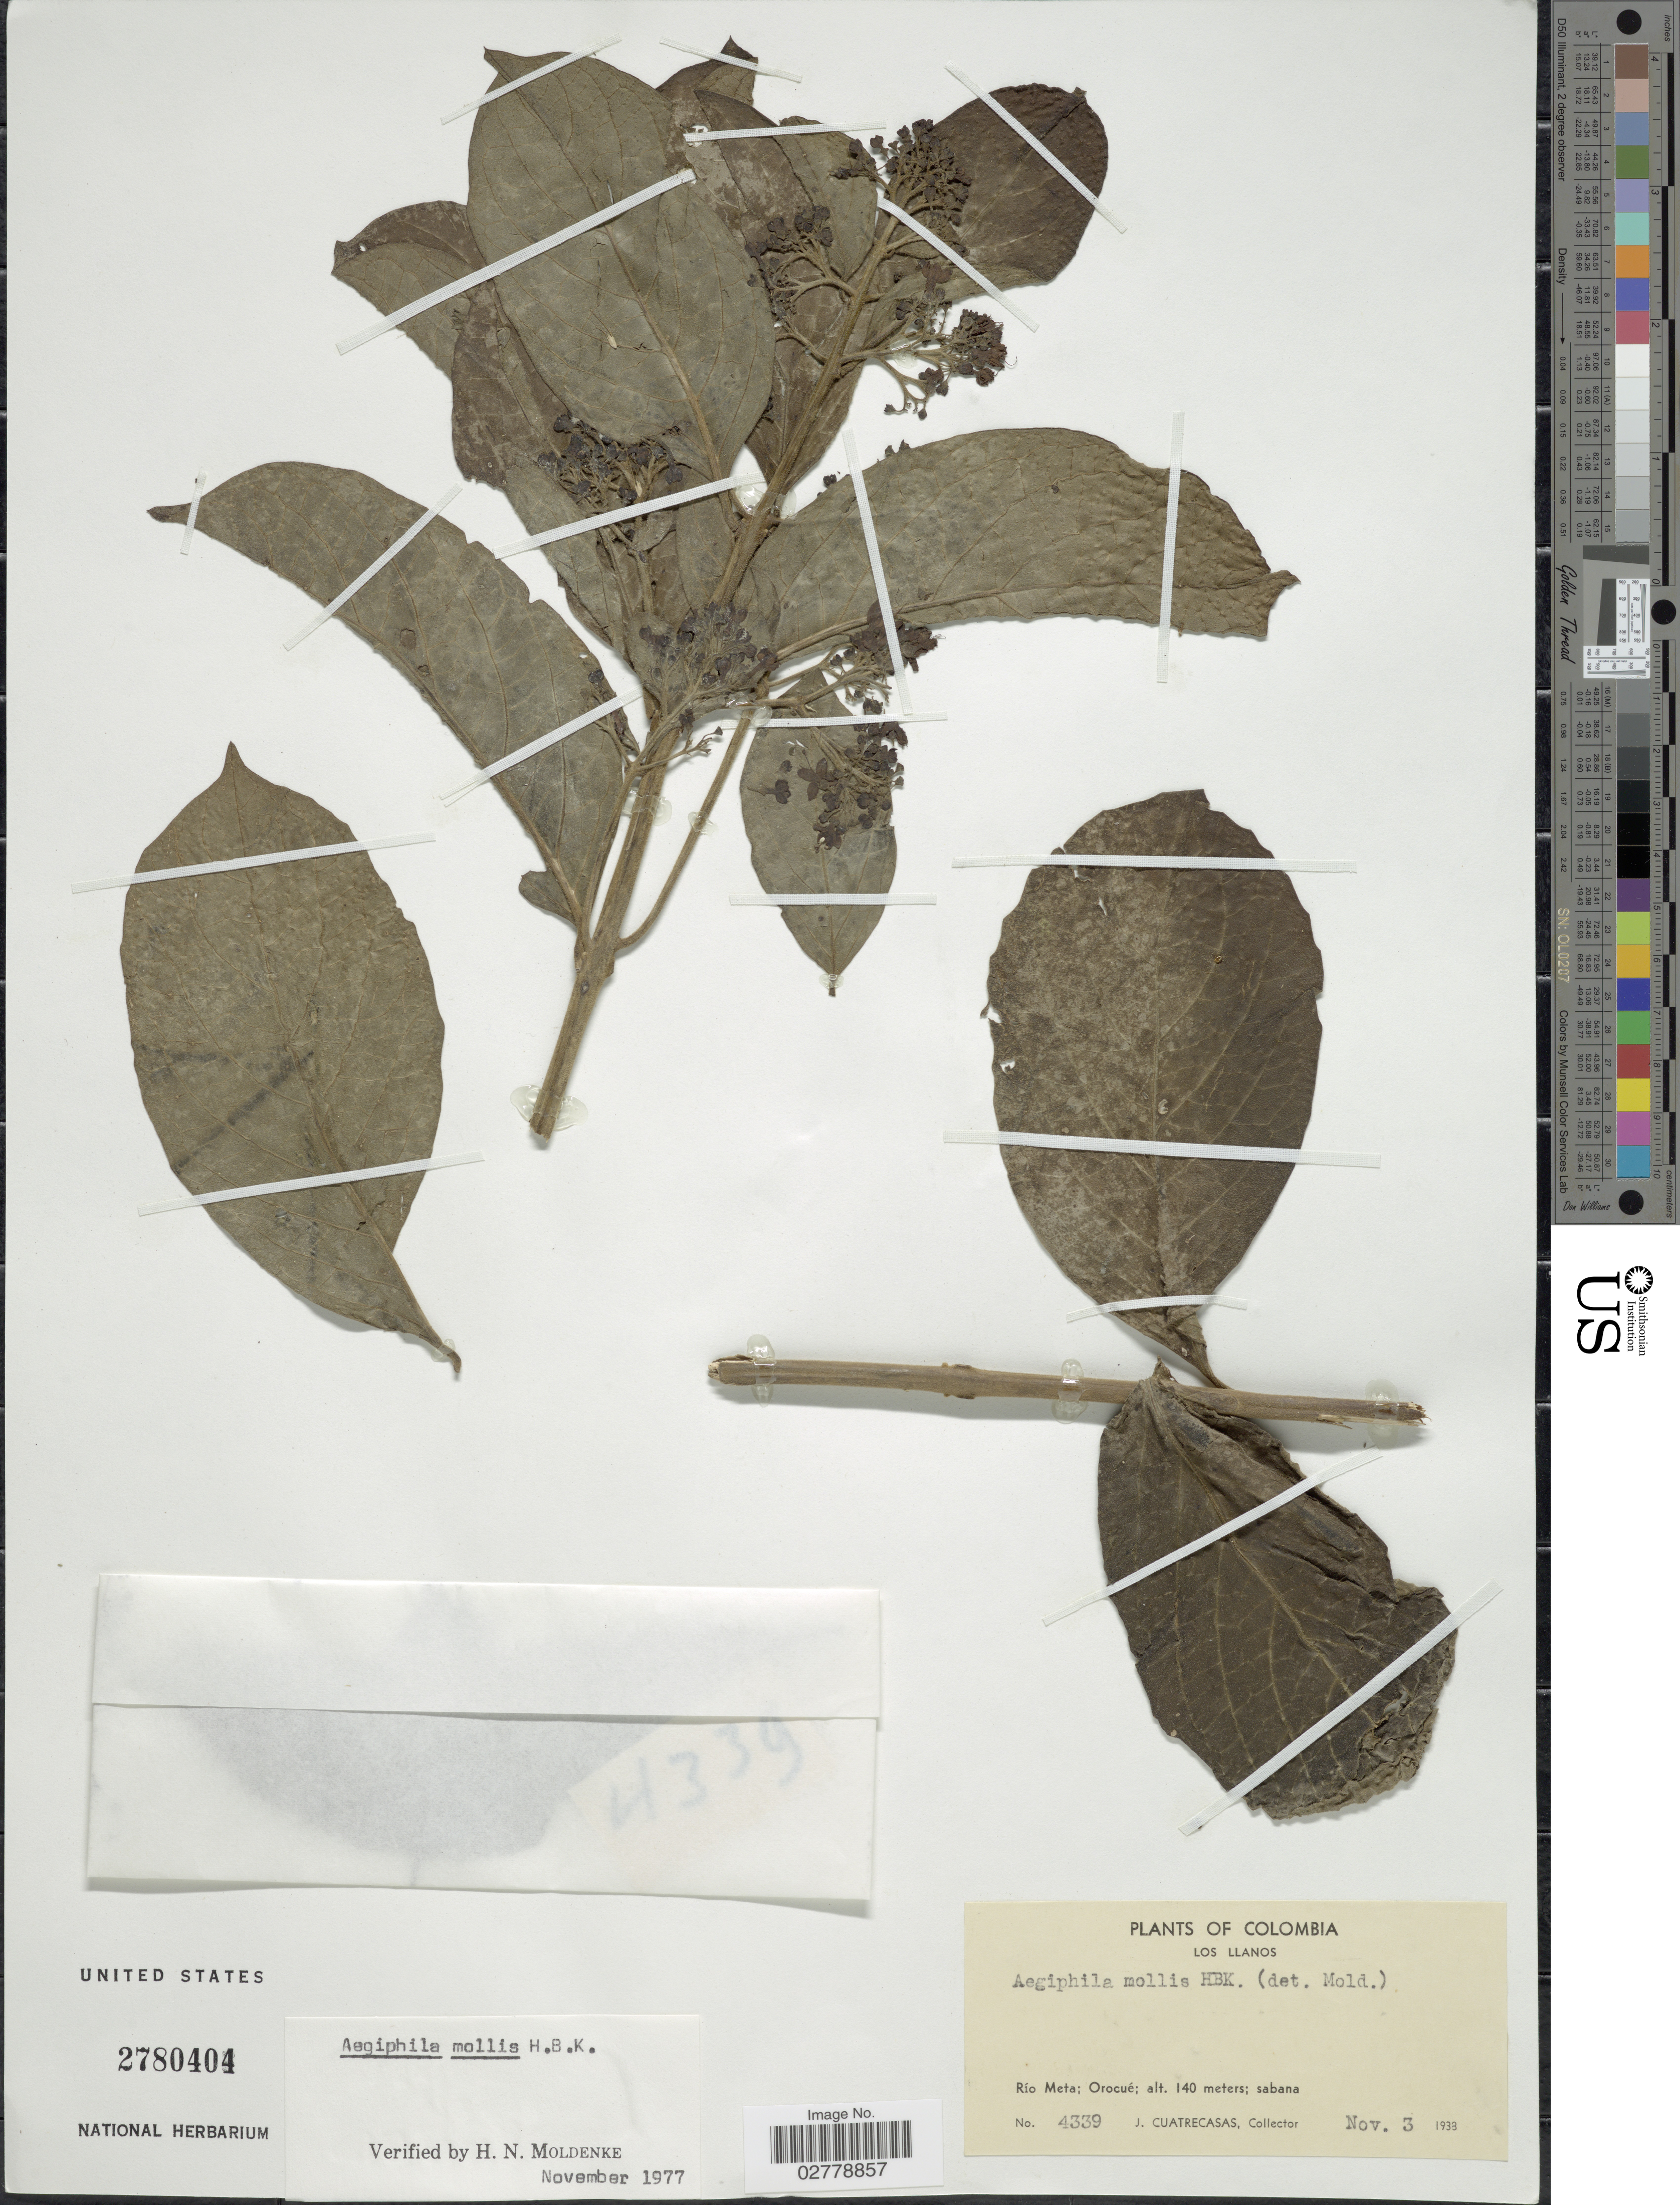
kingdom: Plantae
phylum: Tracheophyta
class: Magnoliopsida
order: Lamiales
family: Lamiaceae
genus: Aegiphila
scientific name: Aegiphila mollis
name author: Kunth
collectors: J. Cuatrecasas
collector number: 4339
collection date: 1938-11-03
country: Colombia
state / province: Meta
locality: Los Llanos, Río Meta; Orocué.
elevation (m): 140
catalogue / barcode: US 2780404